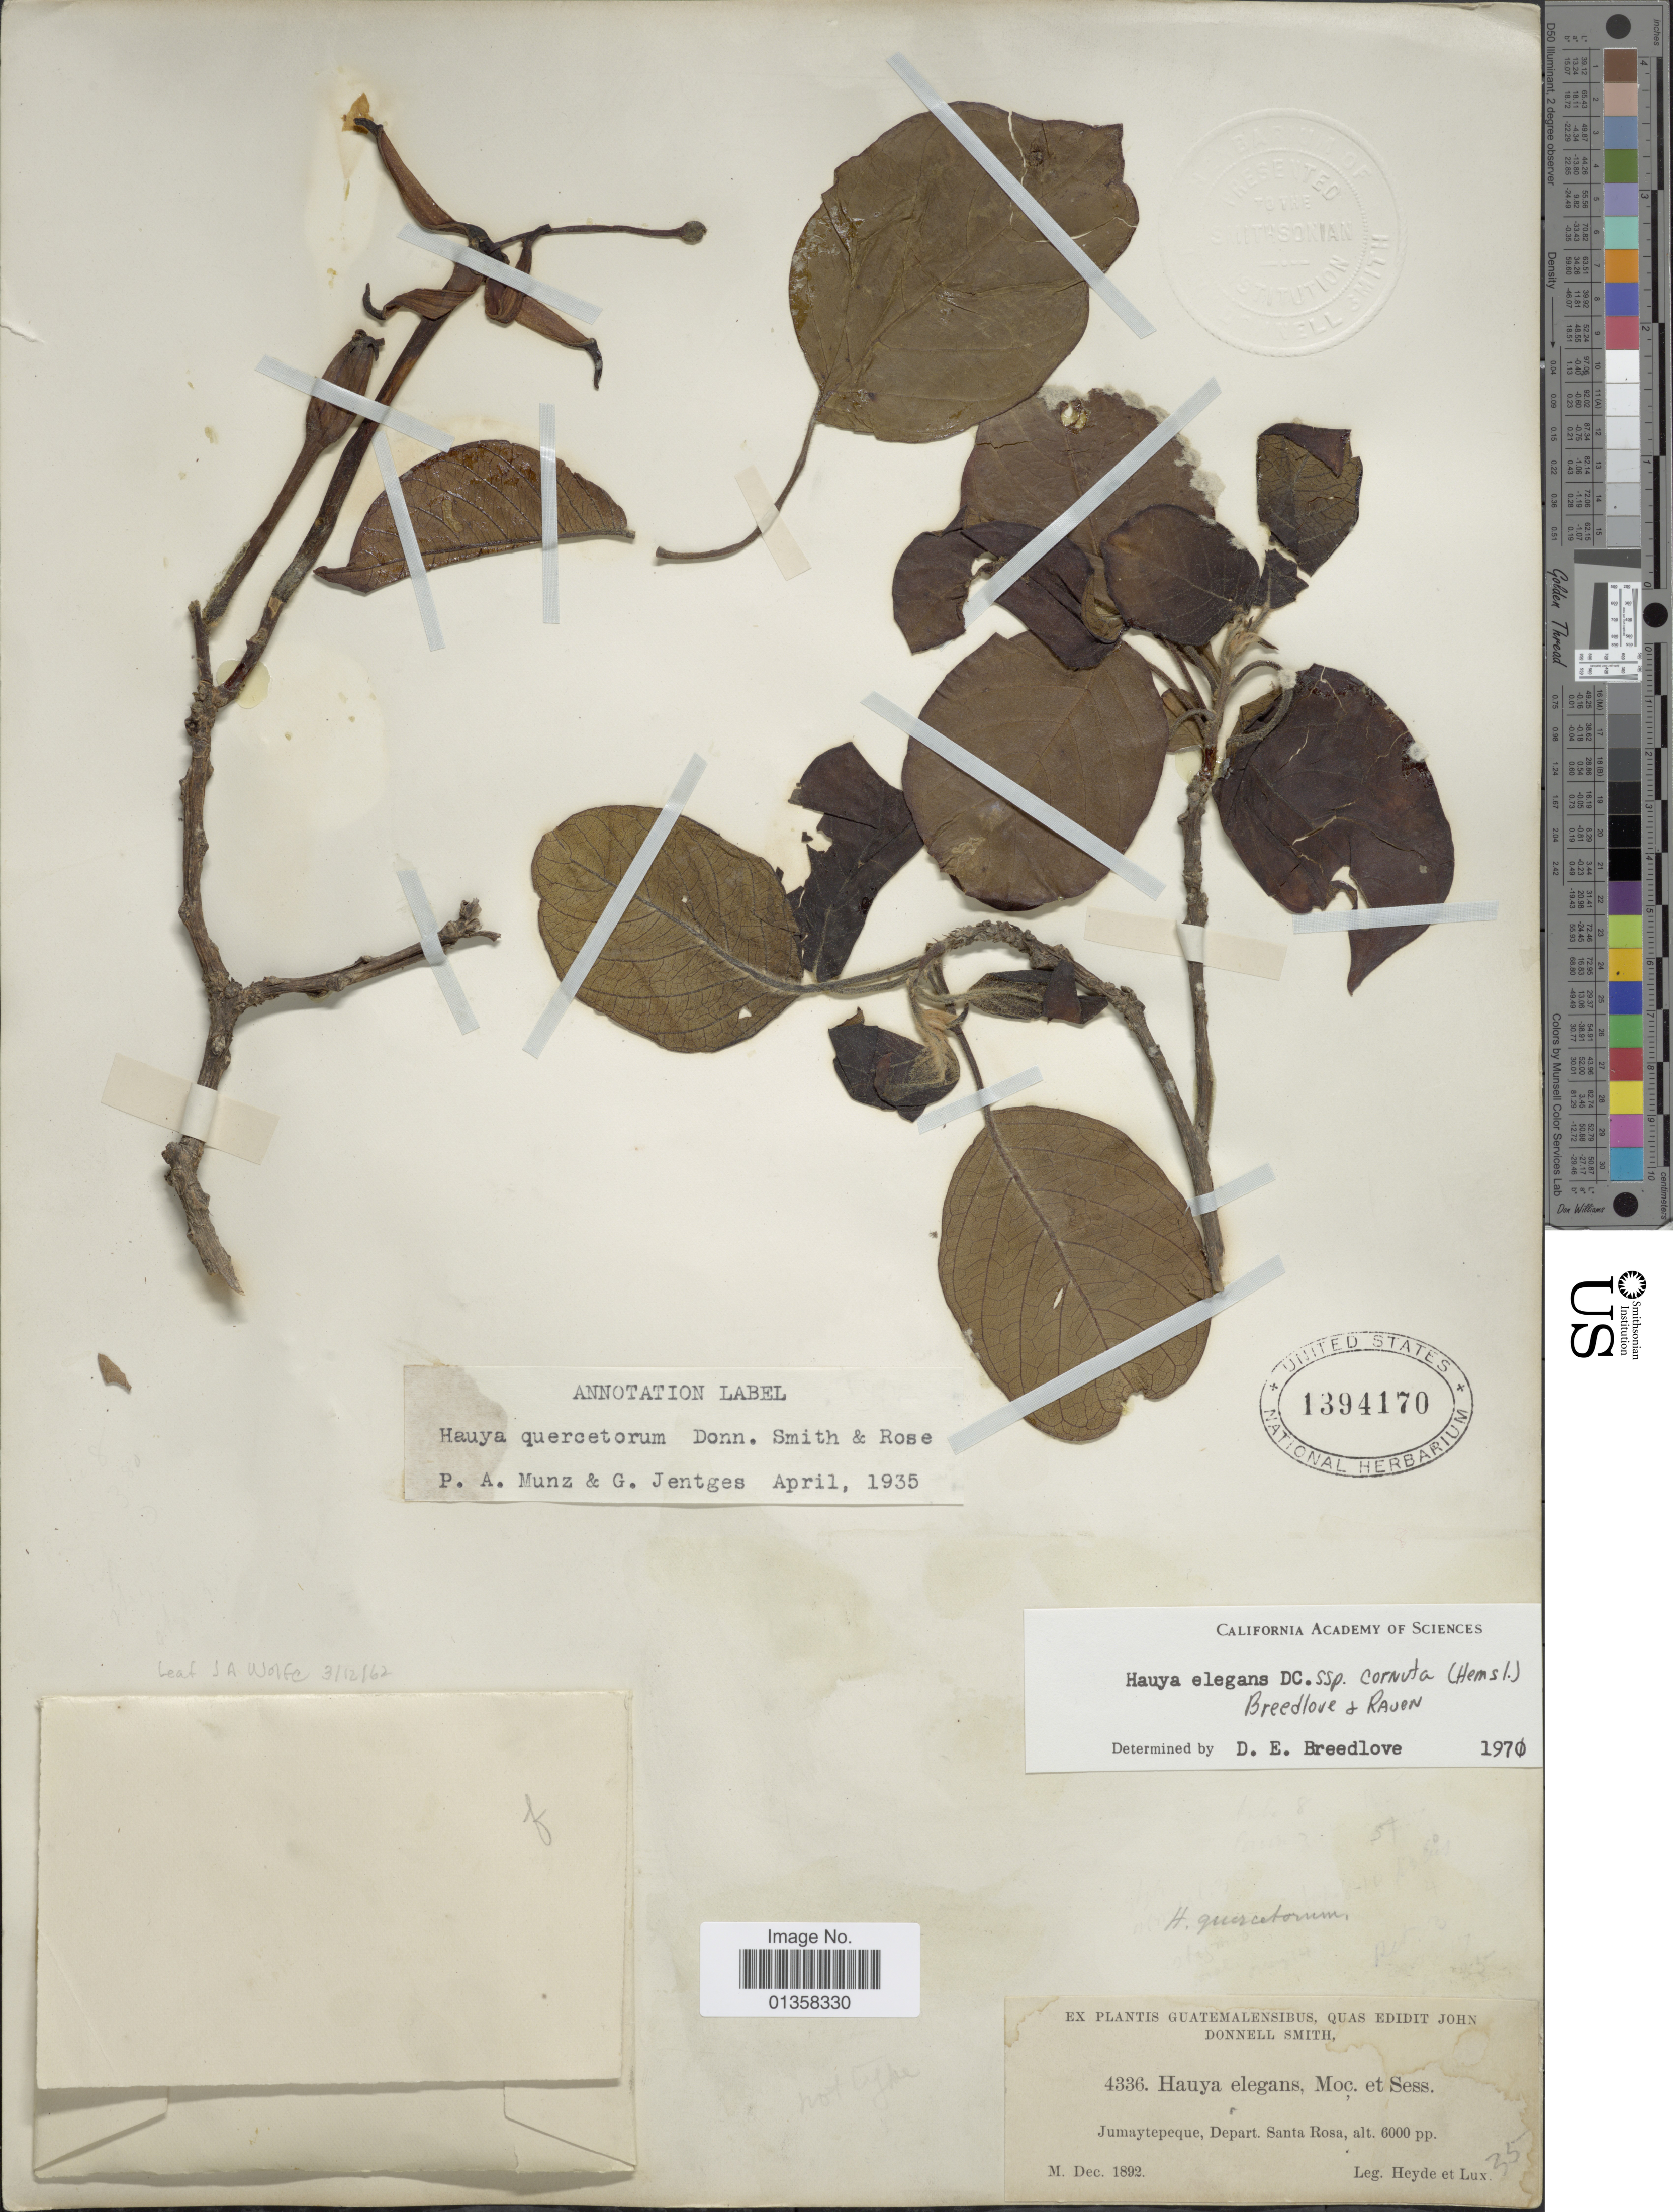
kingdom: Plantae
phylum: Tracheophyta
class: Magnoliopsida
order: Myrtales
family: Onagraceae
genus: Ludwigia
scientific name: Ludwigia hyssopifolia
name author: (G. Don) Exell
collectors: Heyde & Lux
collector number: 4336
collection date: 1892-12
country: Guatemala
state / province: Santa Rosa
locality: Jumaytepeque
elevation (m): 6000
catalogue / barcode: US 1394170